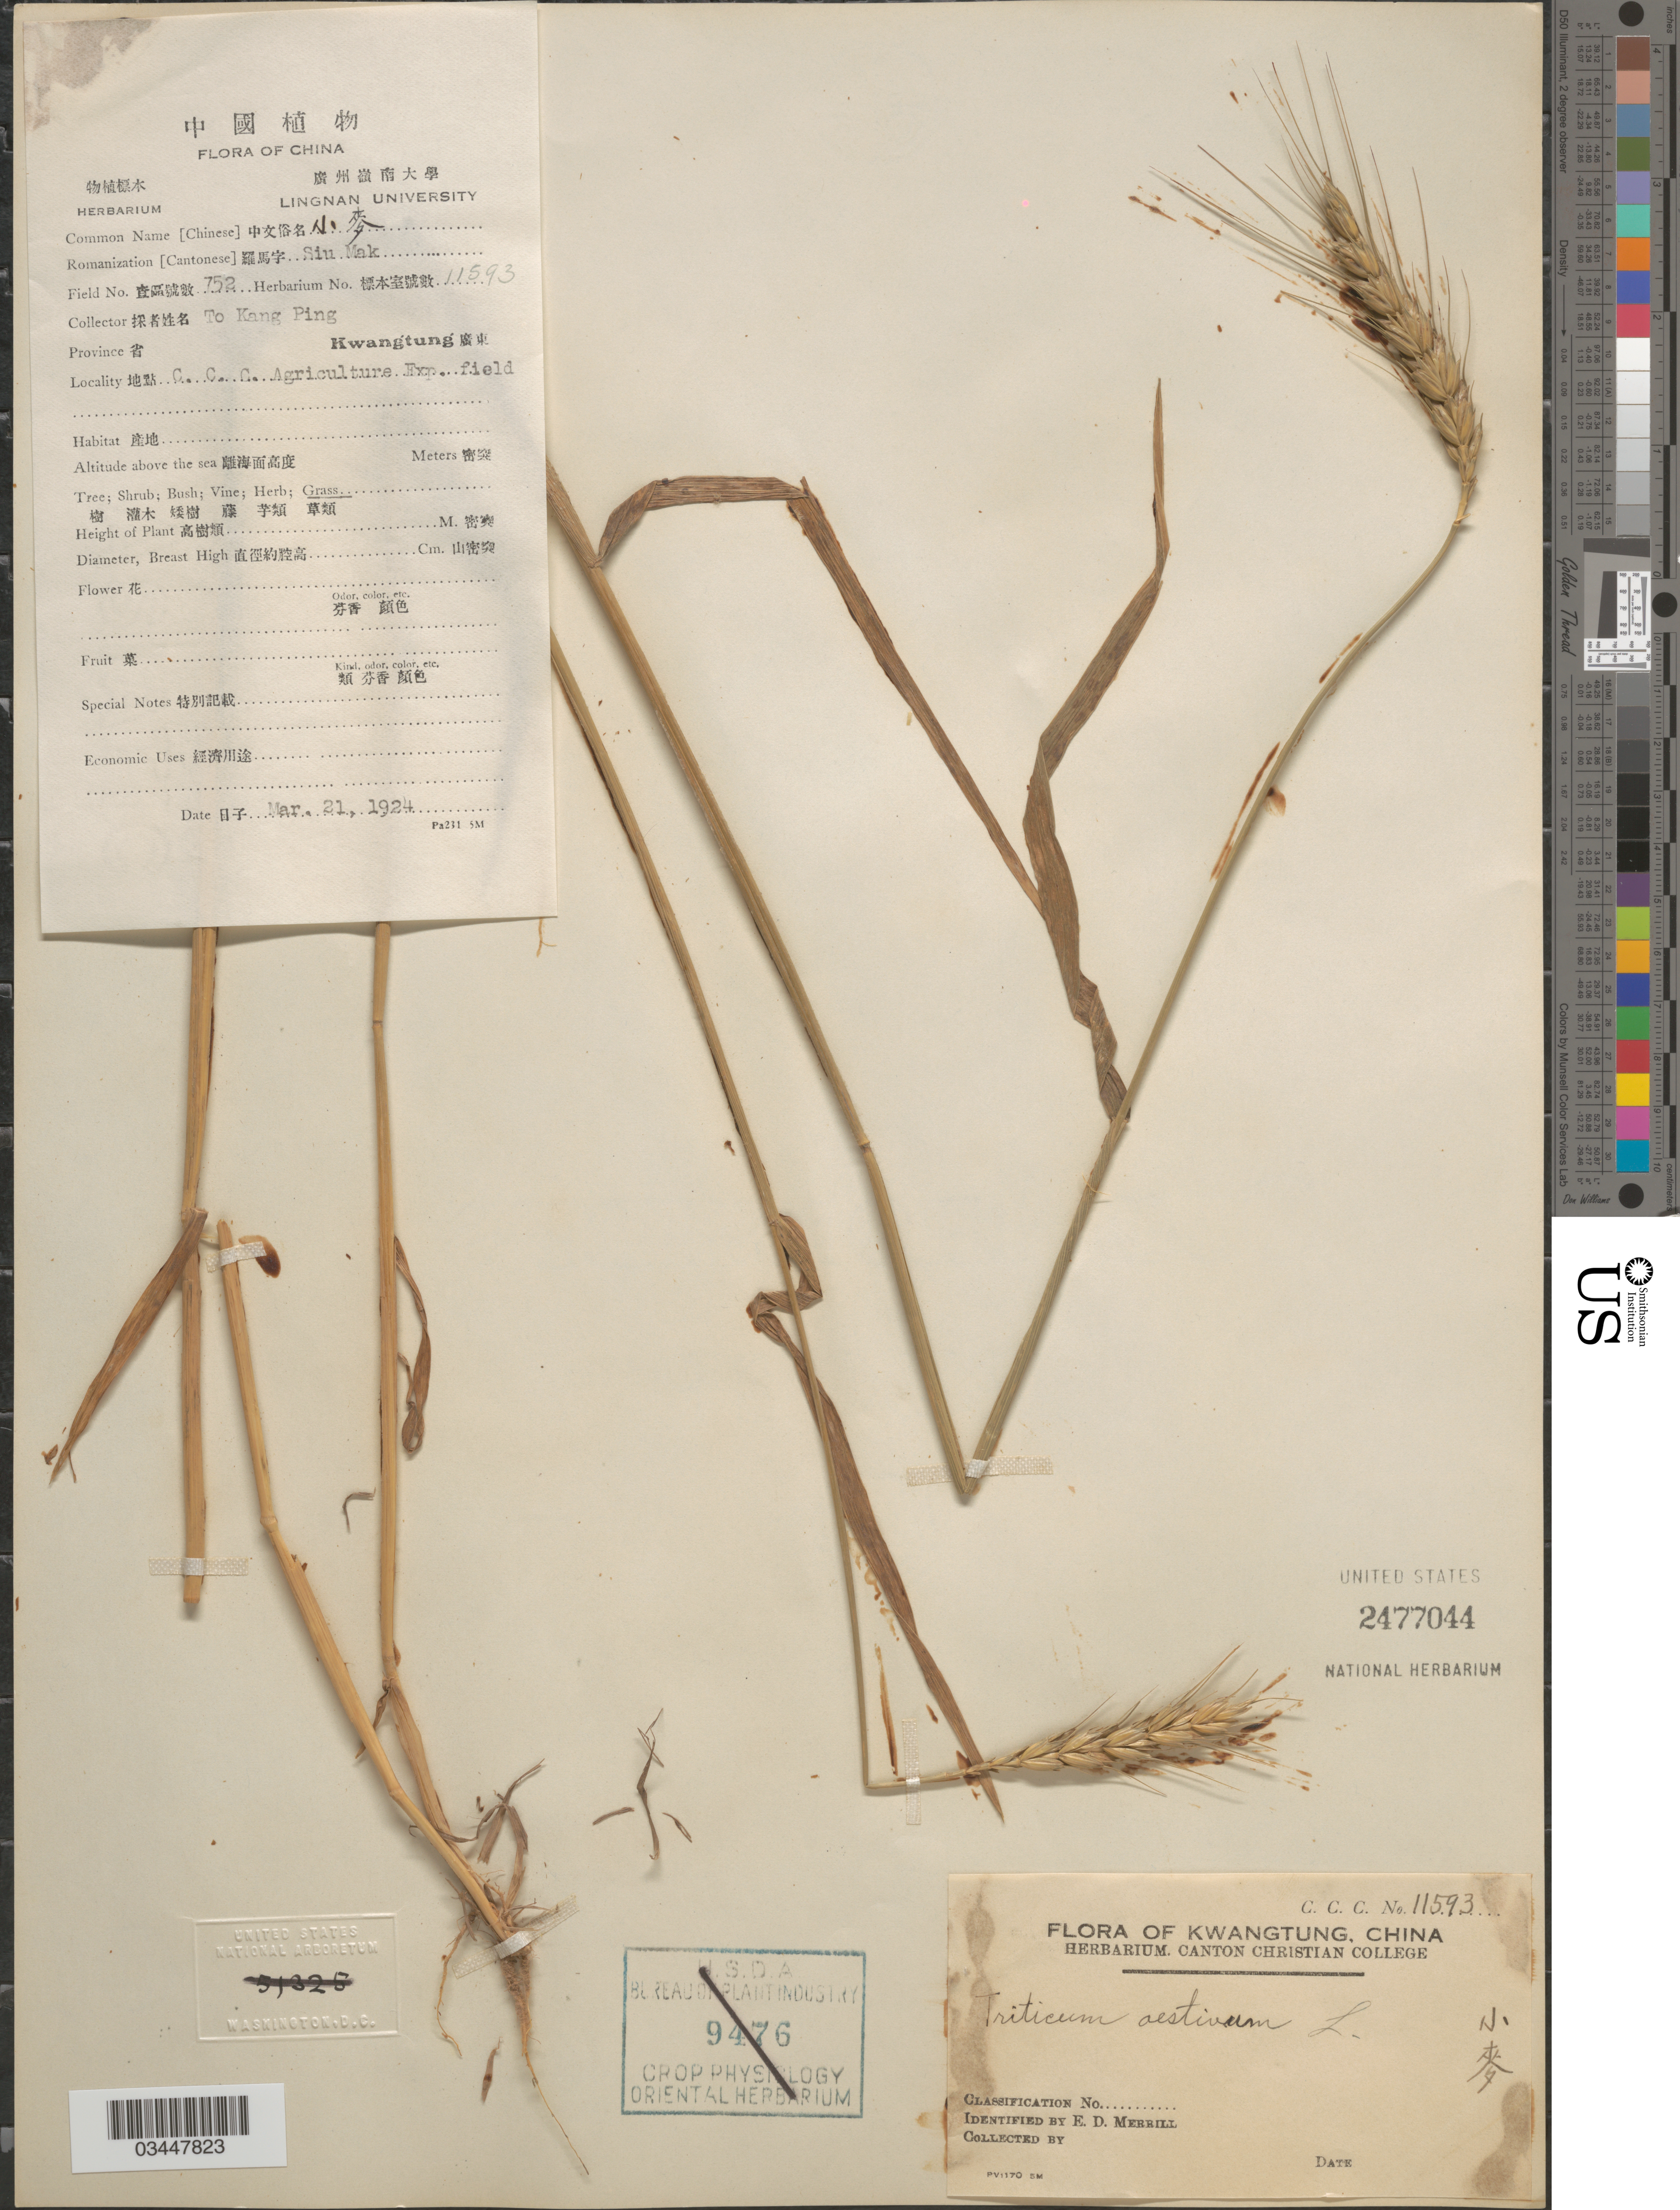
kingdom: Plantae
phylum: Tracheophyta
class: Liliopsida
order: Poales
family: Poaceae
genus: Triticum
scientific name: Triticum aestivum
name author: L.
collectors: T. Ping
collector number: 752/11593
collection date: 1924-03-21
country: China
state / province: Guangdong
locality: Province Kwangtung. C. C. C. Agriculture Exp. field.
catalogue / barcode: US 2477044